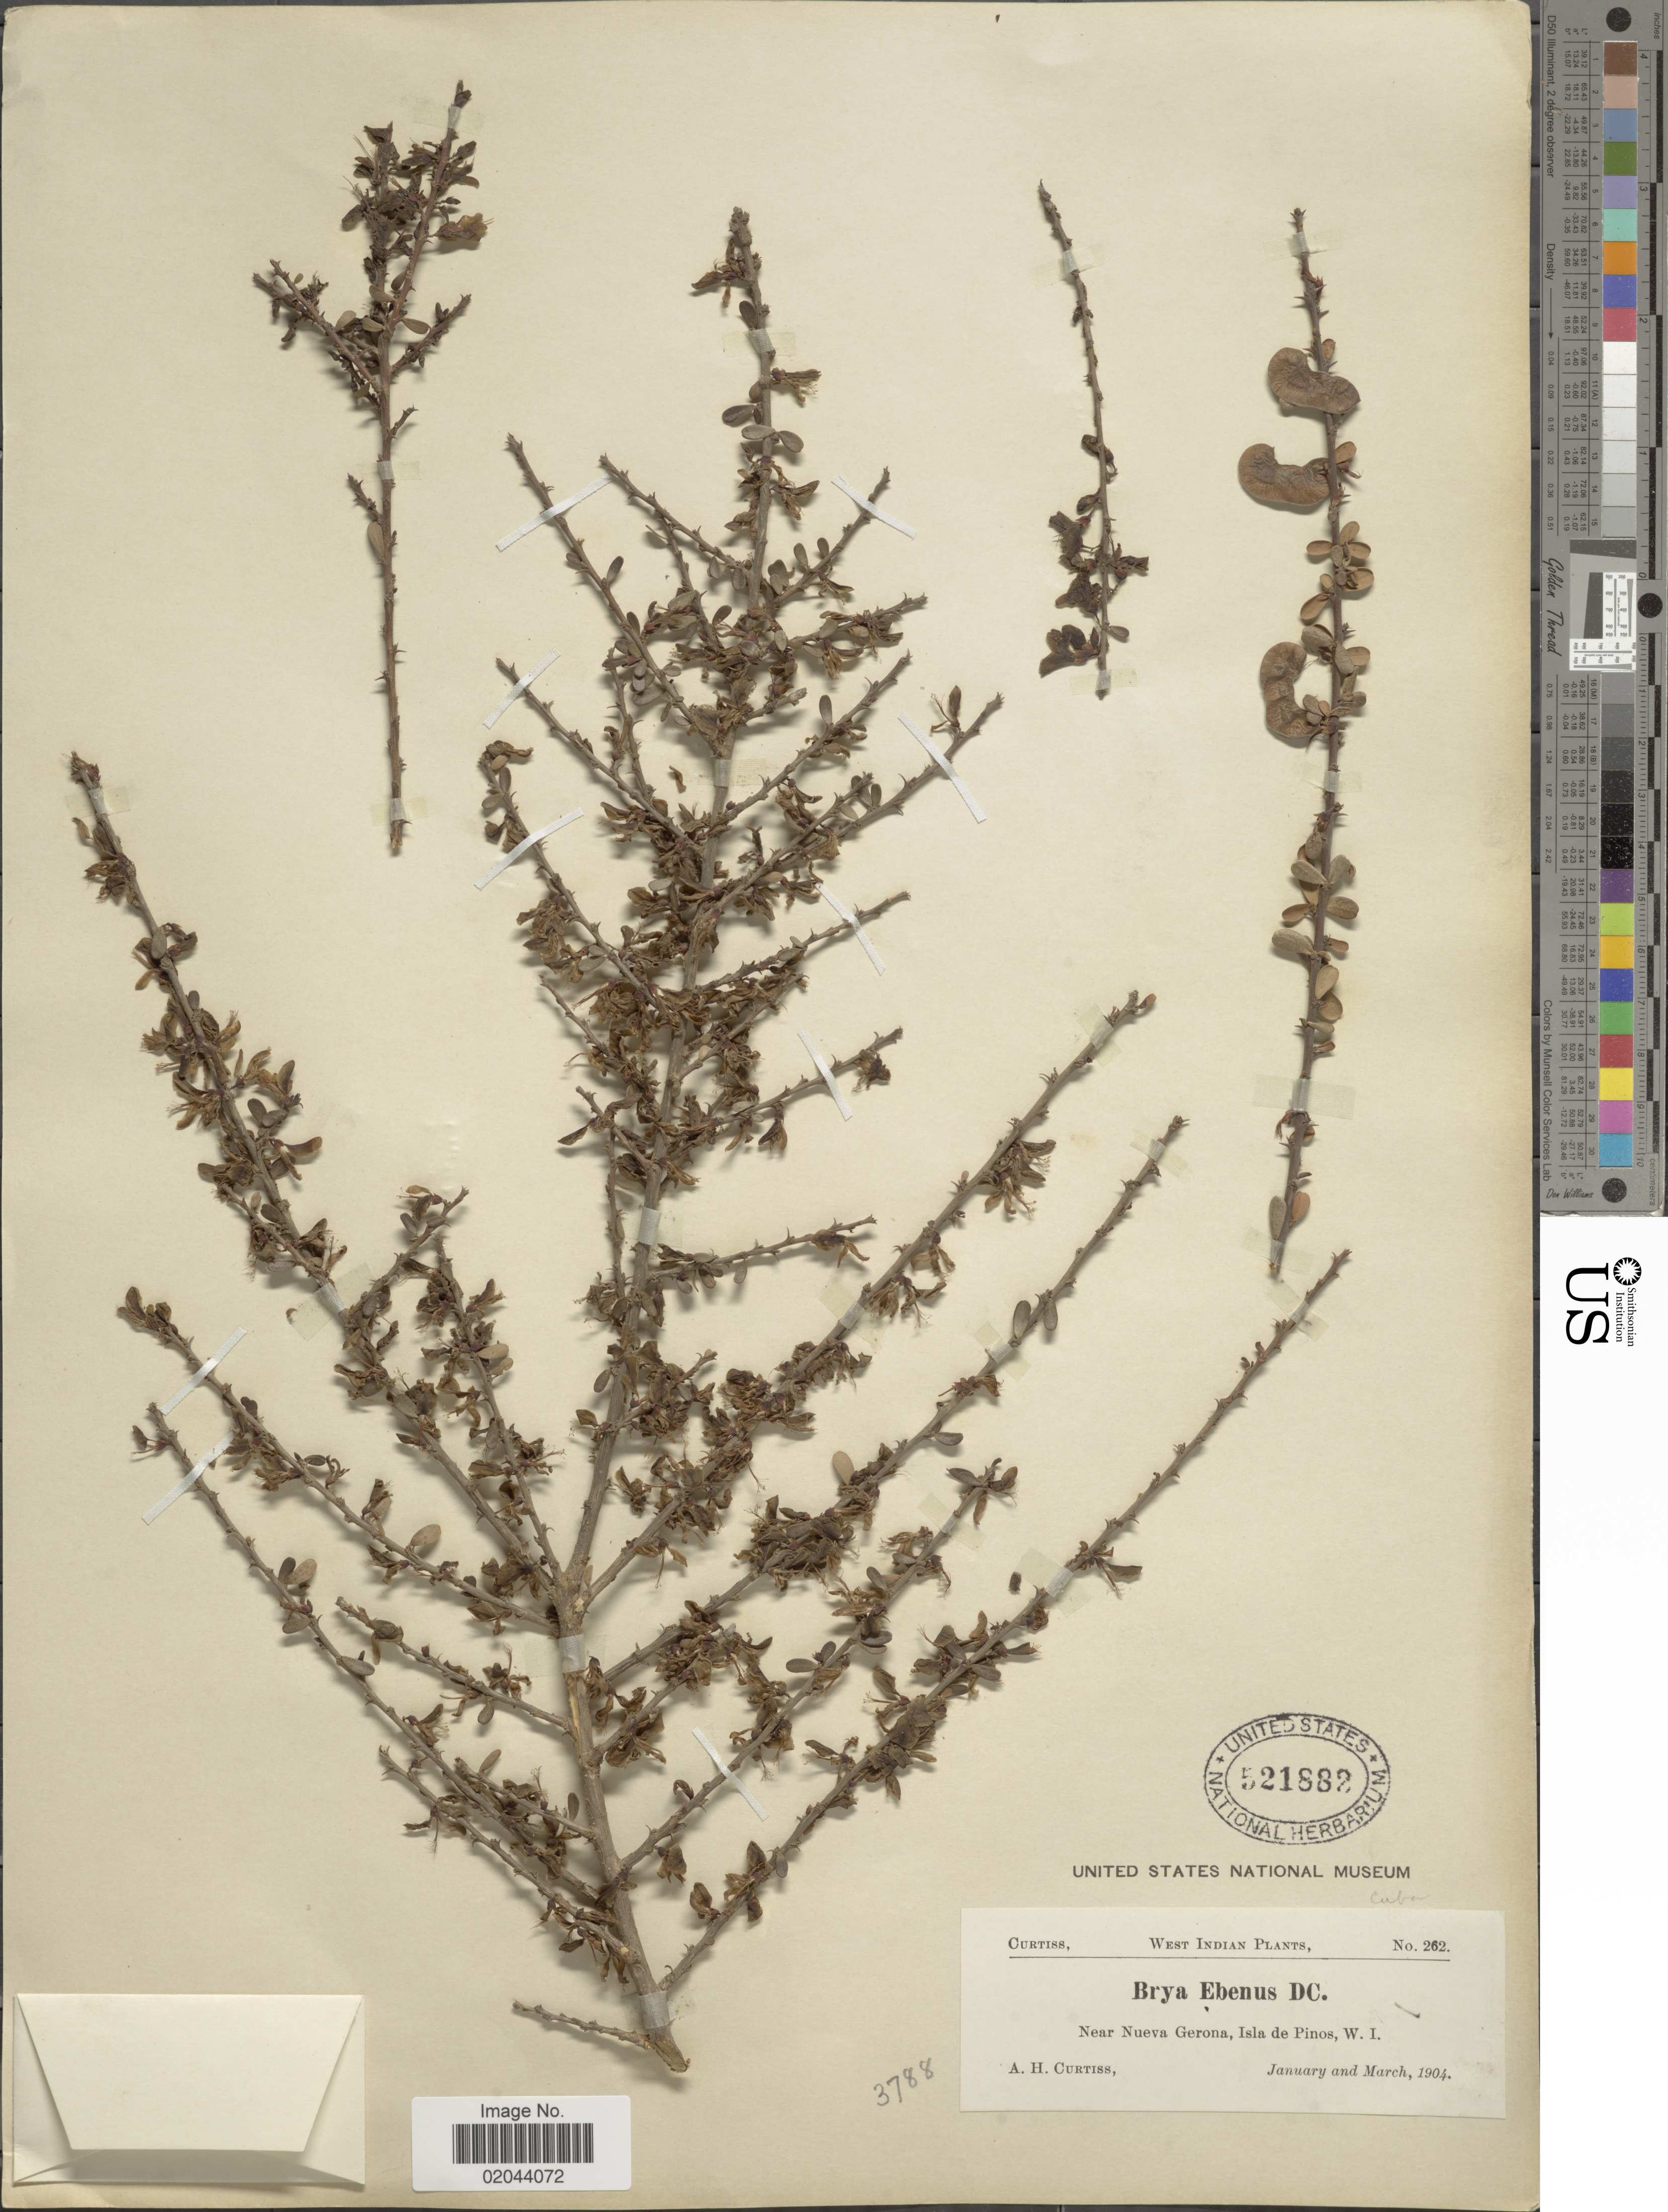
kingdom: Plantae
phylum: Tracheophyta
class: Magnoliopsida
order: Fabales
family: Fabaceae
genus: Brya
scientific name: Brya ebenus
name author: (L.) DC.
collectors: A. H. Curtiss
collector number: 262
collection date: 1904-01/1904-03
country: Cuba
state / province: Isla de la Juventud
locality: West Indian, Near Nueva Gerona, Isla de Pinos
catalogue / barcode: US 521882